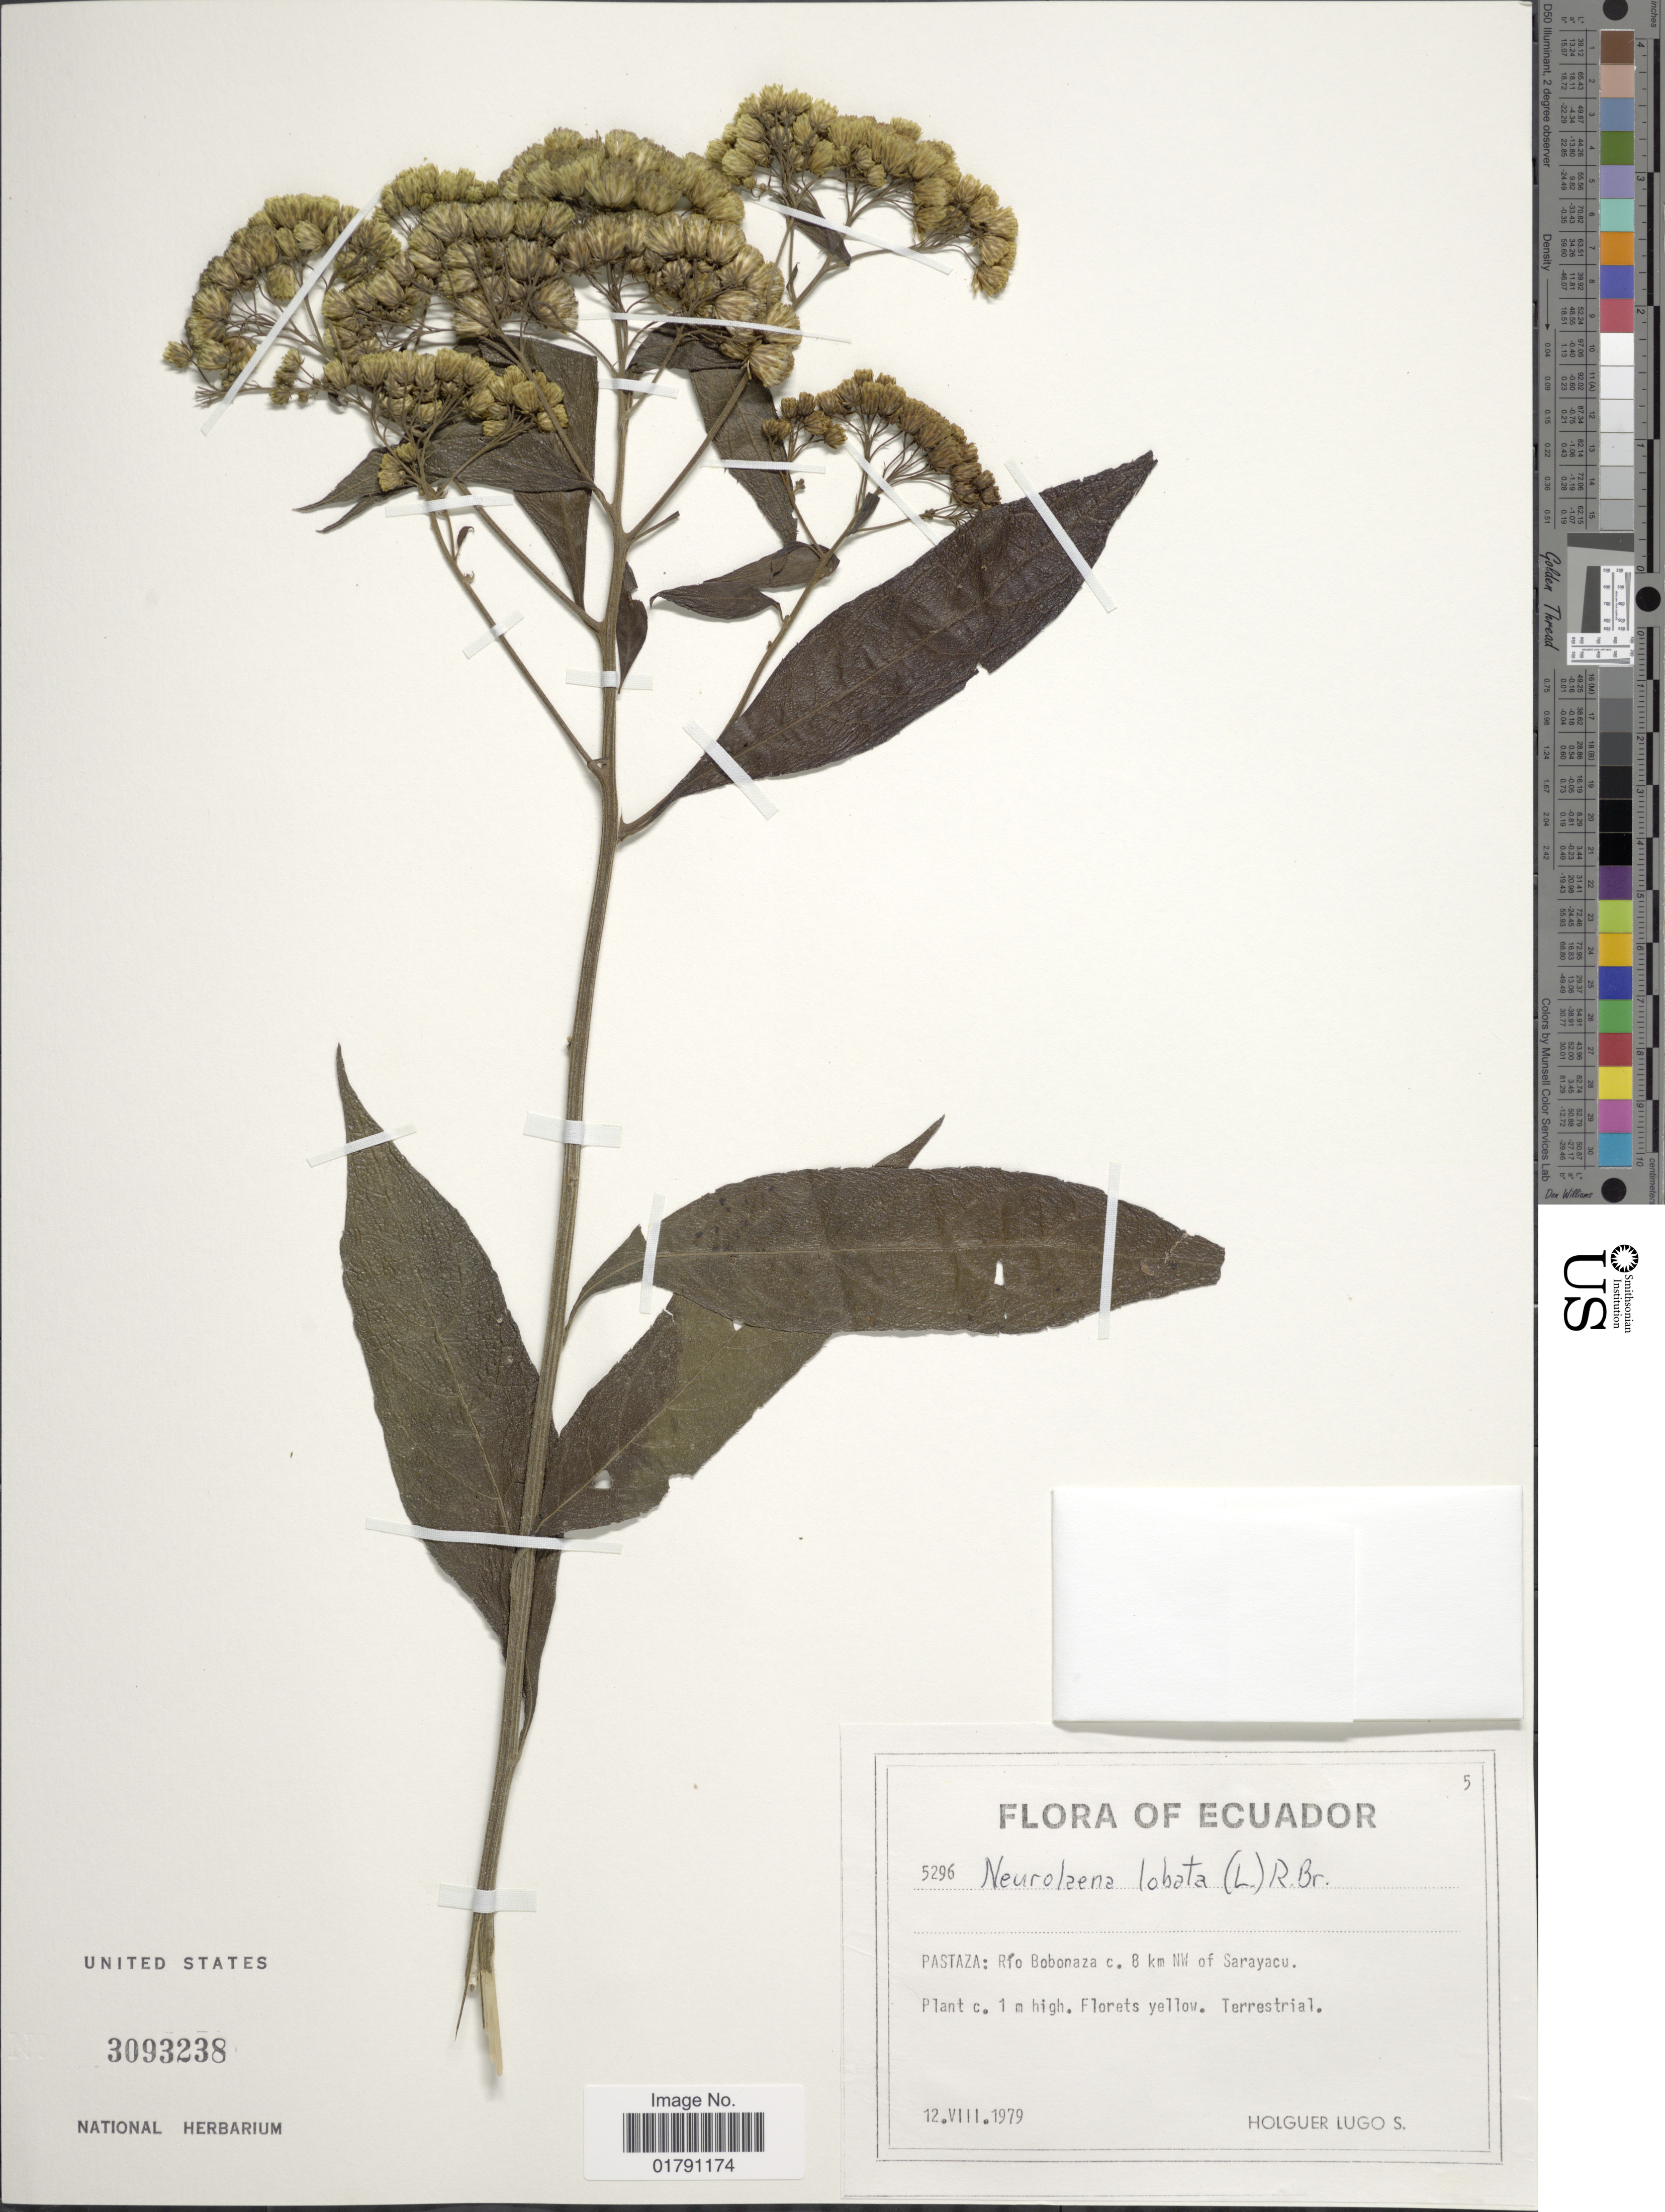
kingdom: Plantae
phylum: Tracheophyta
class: Magnoliopsida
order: Asterales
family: Asteraceae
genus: Neurolaena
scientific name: Neurolaena lobata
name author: (L.) R. Br. ex Cass.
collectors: H. Lugo S.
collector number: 5296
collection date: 1979-08-12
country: Ecuador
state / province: Pastaza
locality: Rio Bobonaza, c 8 km NW of Sarayacu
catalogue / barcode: US 3093238